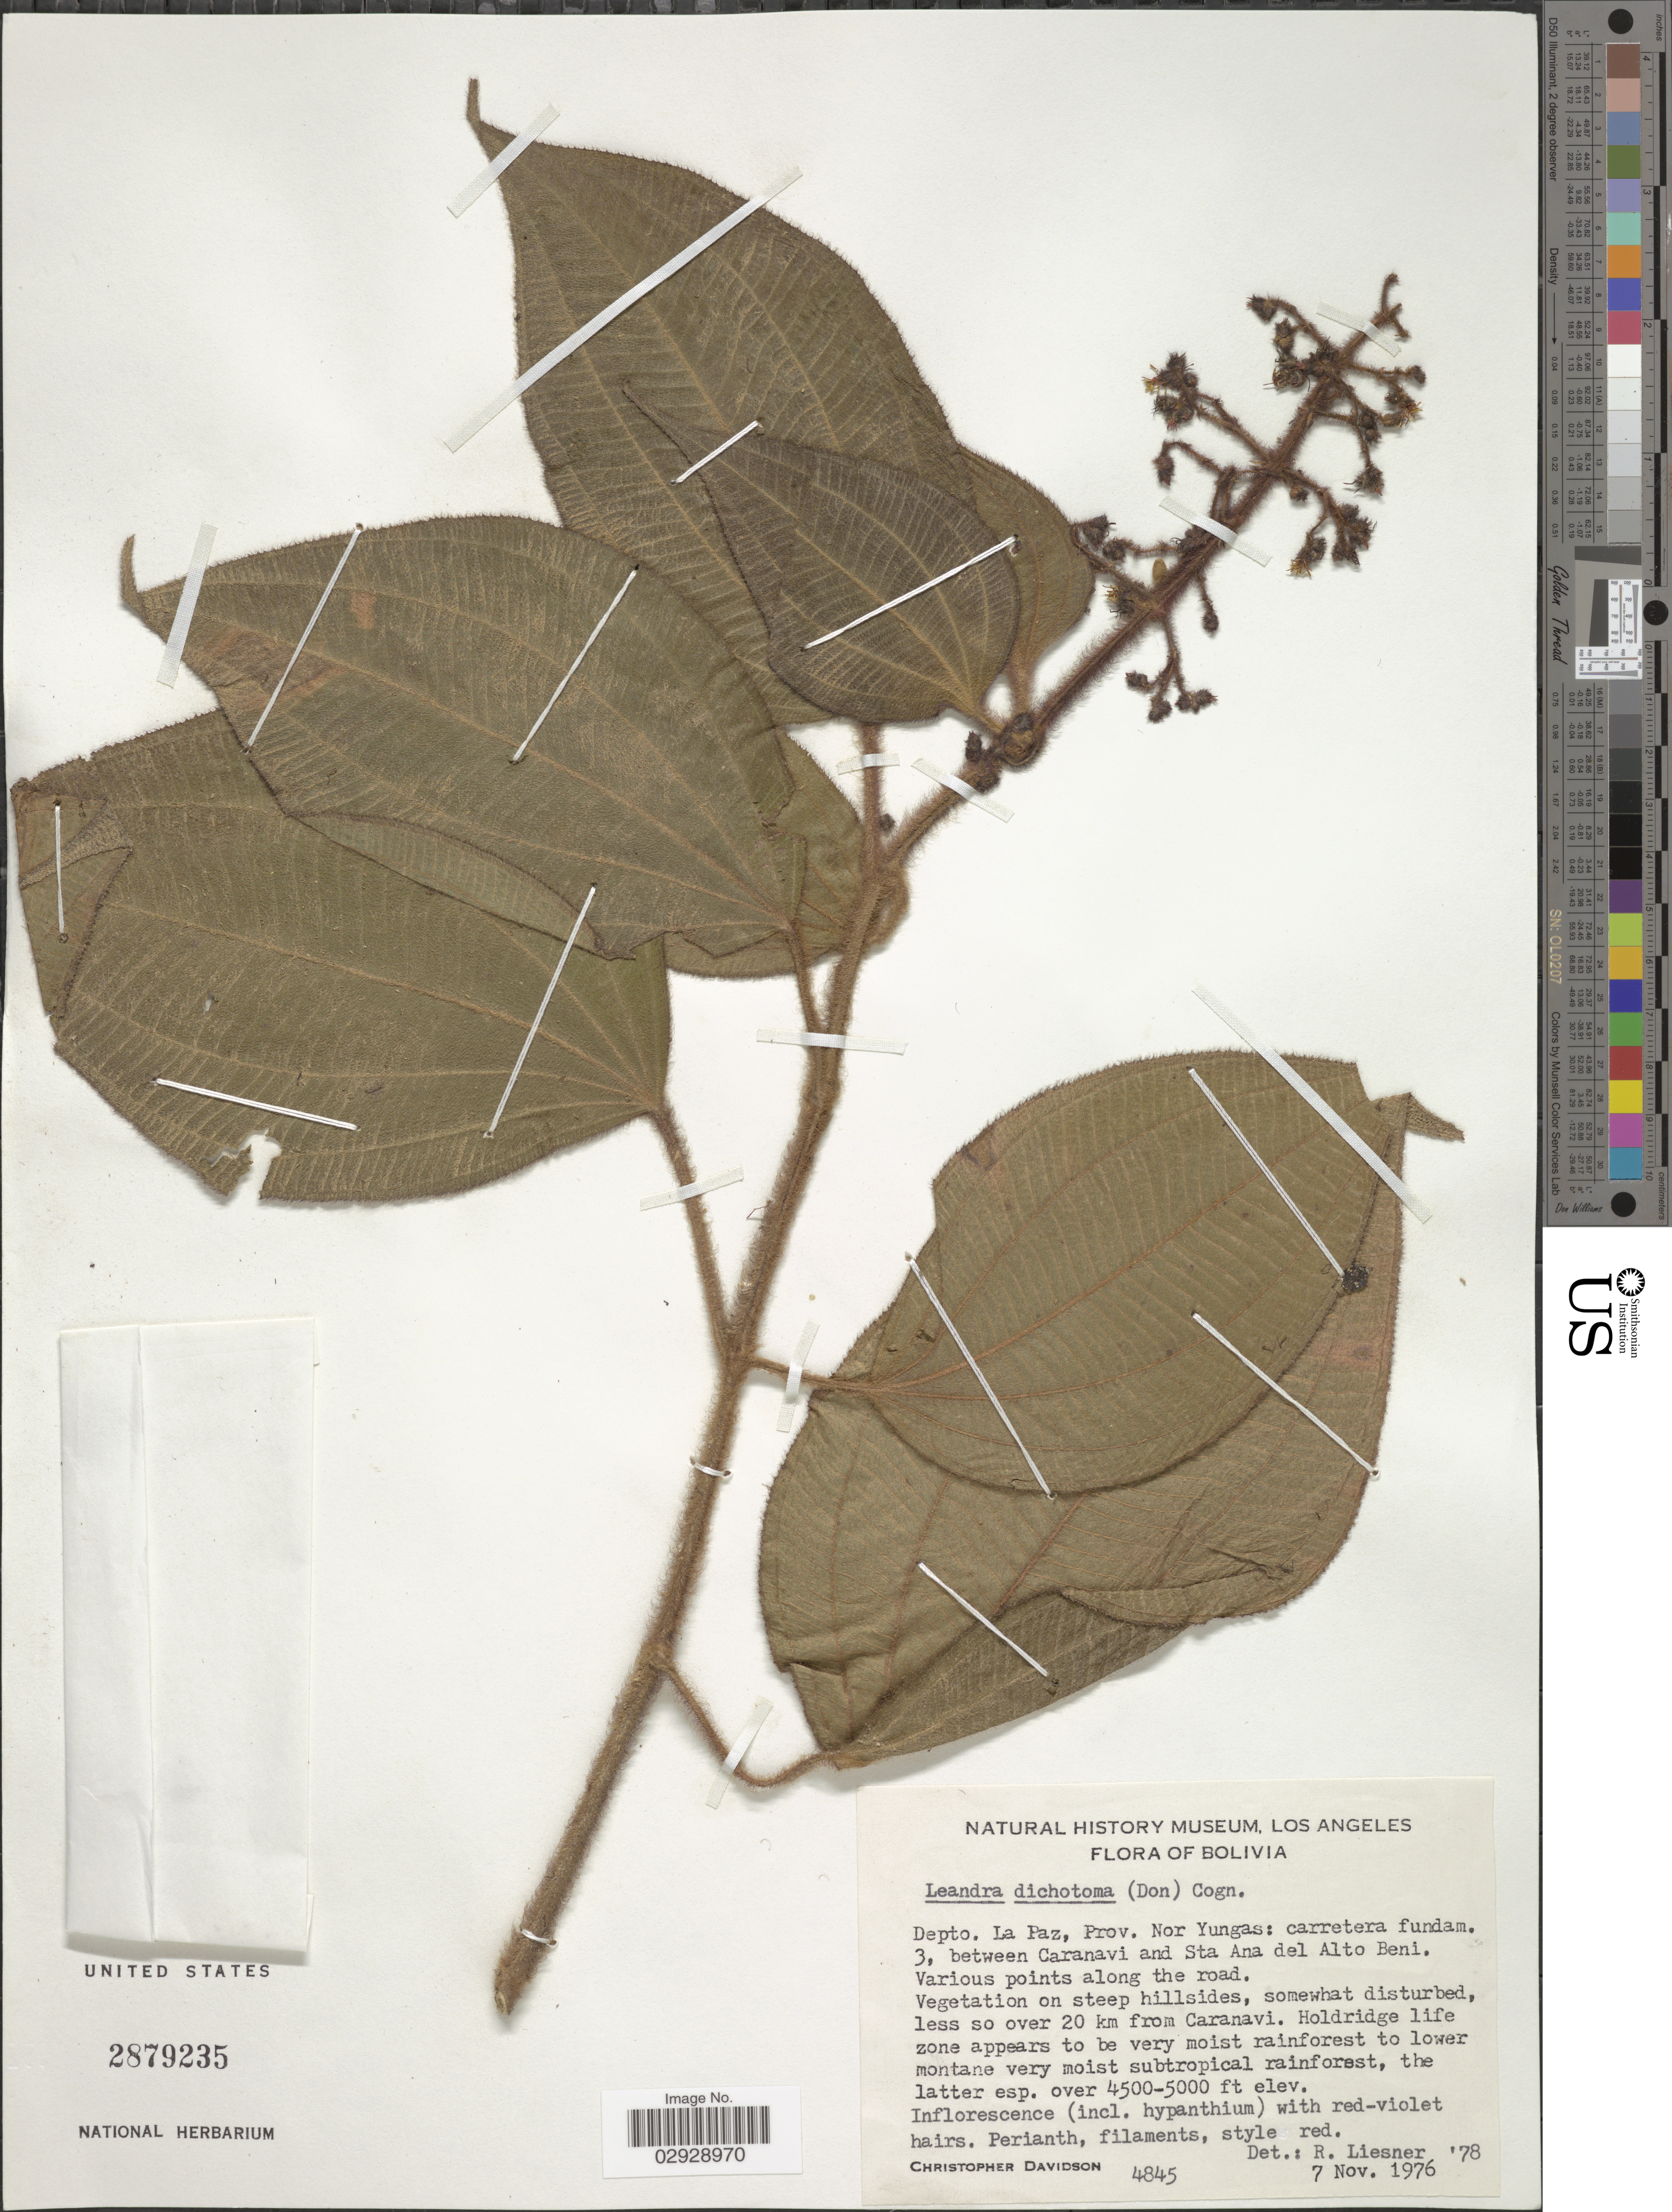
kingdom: Plantae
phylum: Tracheophyta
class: Magnoliopsida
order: Myrtales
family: Melastomataceae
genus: Leandra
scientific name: Leandra dichotoma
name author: (D. Don) Cogn.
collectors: C. Davidson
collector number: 4845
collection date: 1976-11-07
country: Bolivia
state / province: La Paz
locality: Depto La Paz, Prov. Nor Yungas: carretera fundam. 3, between Caranavi and Sta Ana del Alto Beni. Less so over 20 km from Caranavi. Holdridge life zone.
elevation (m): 1372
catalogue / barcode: US 2879235